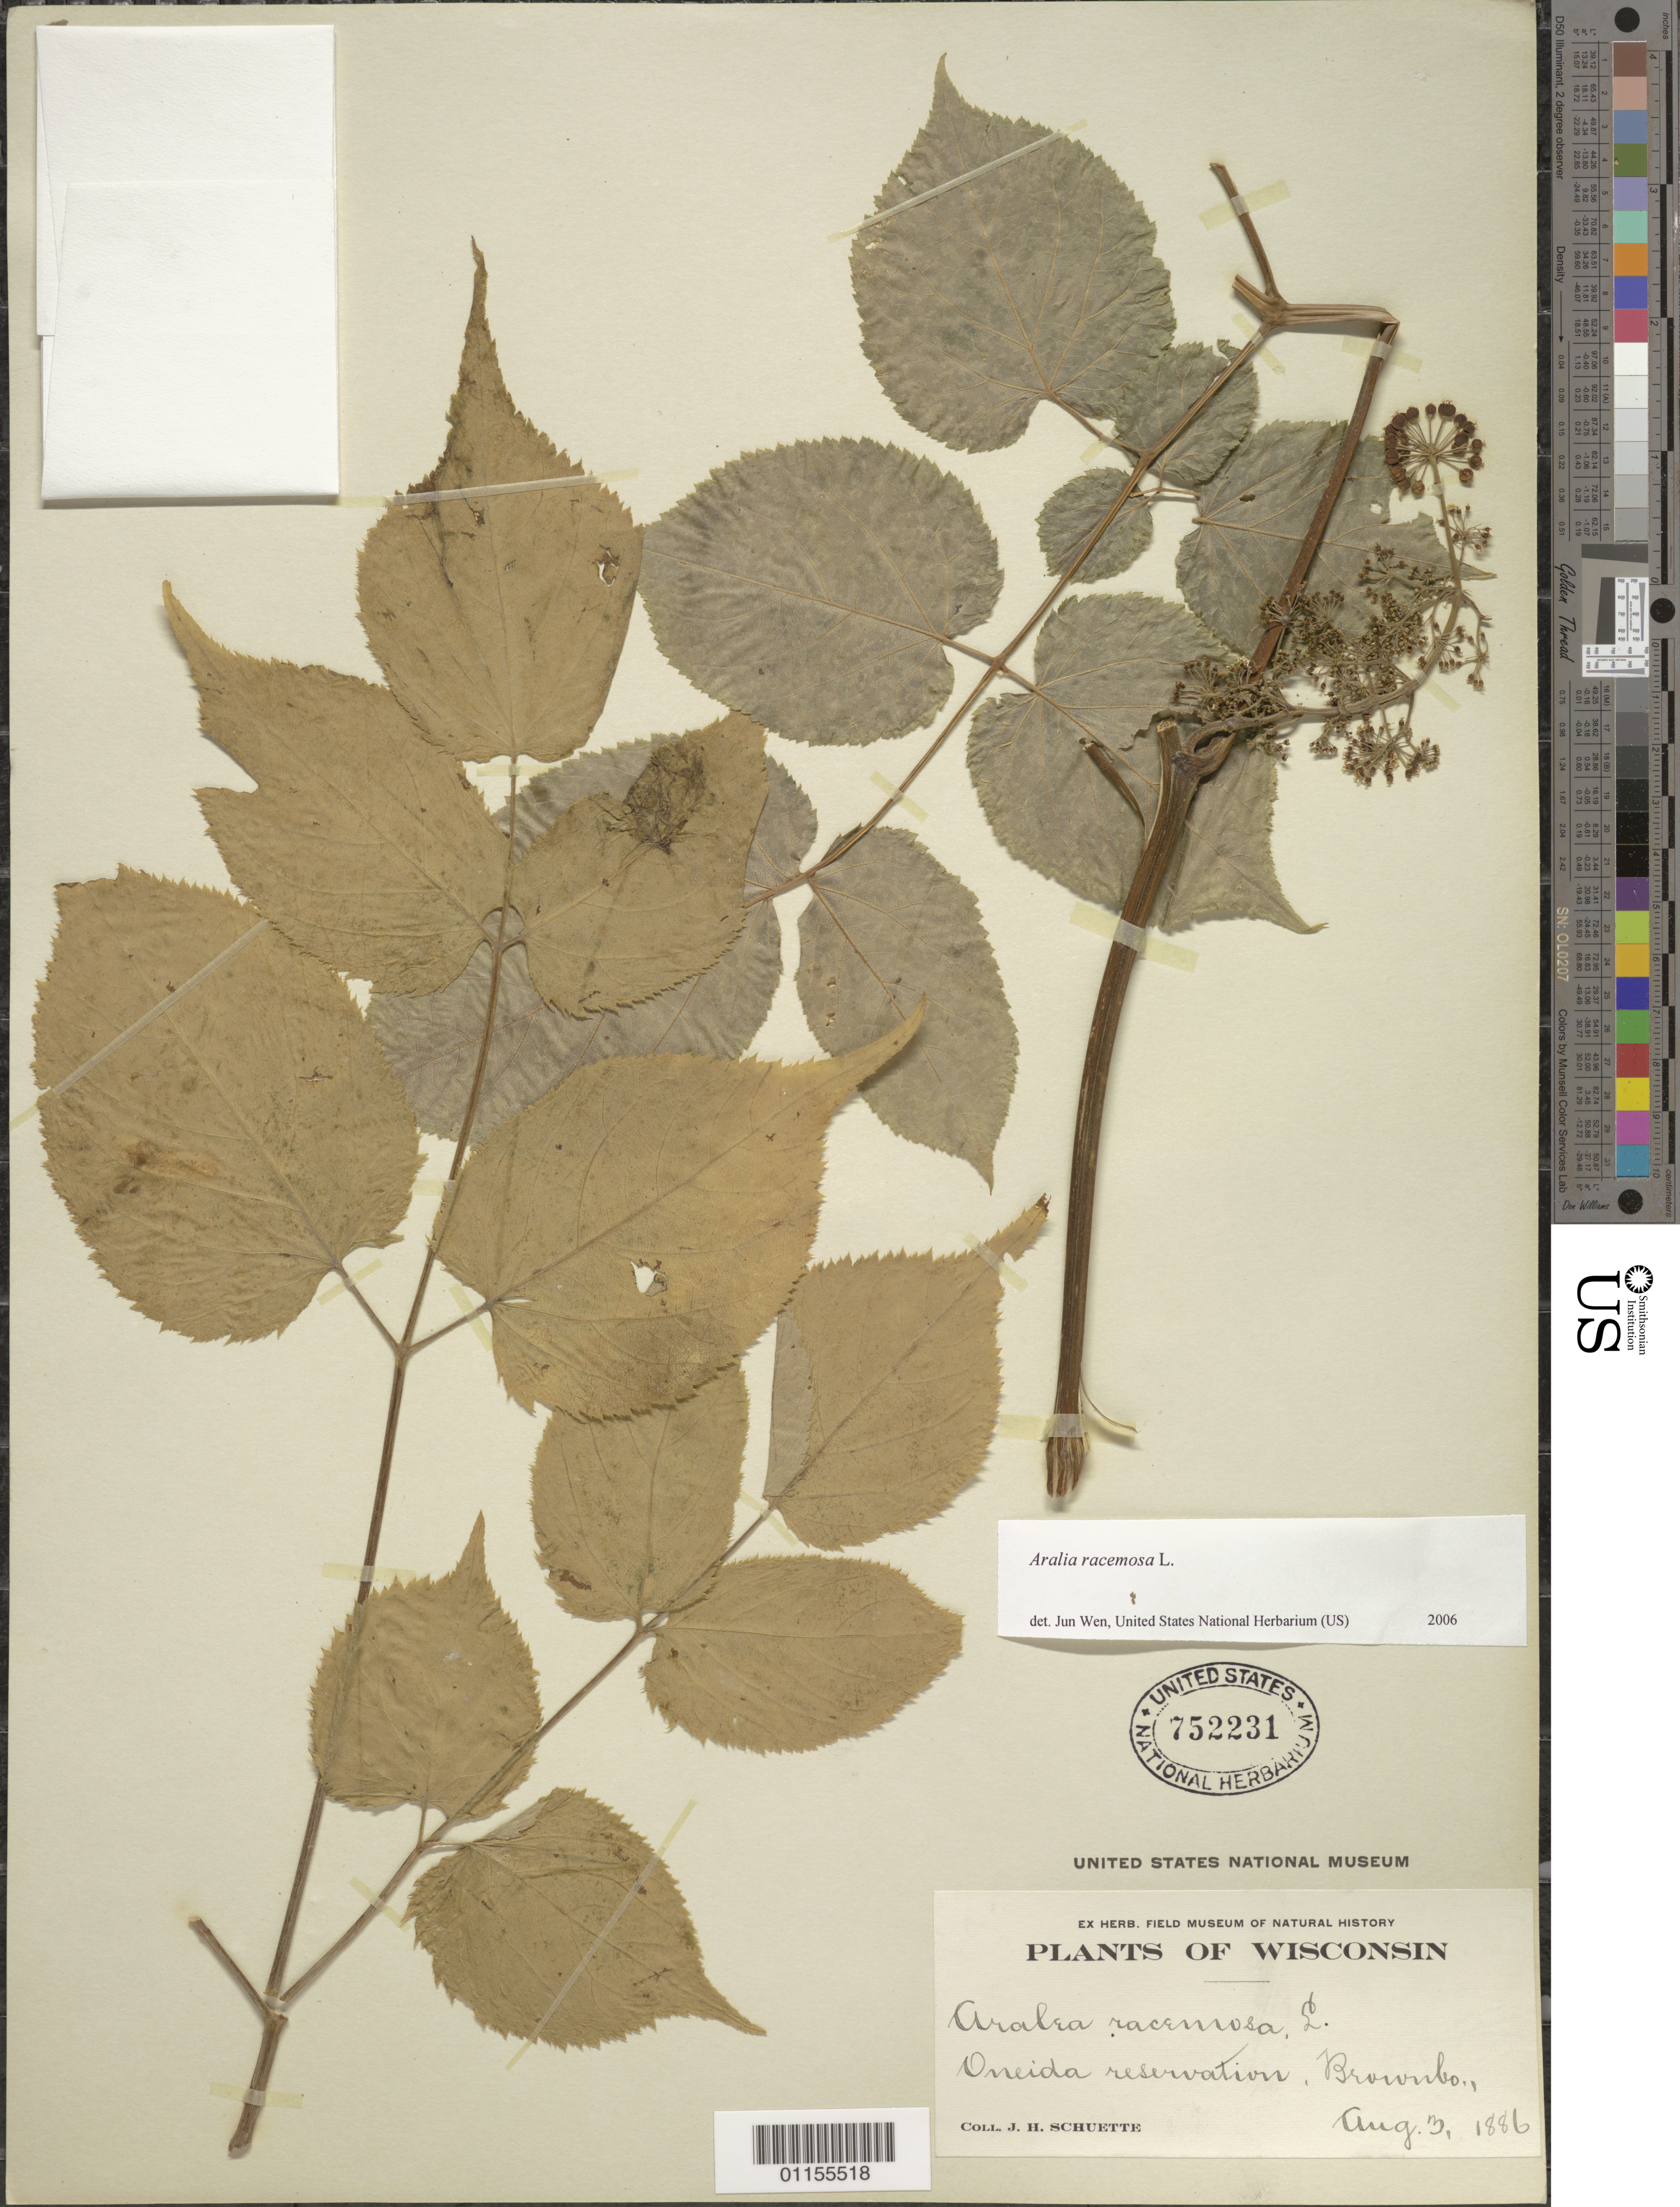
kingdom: Plantae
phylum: Tracheophyta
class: Magnoliopsida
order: Apiales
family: Araliaceae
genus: Aralia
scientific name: Aralia racemosa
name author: L.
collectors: J. Schuette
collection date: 1886-08-03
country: United States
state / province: Wisconsin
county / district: Brown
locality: Oneida reservation.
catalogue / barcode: US 752231